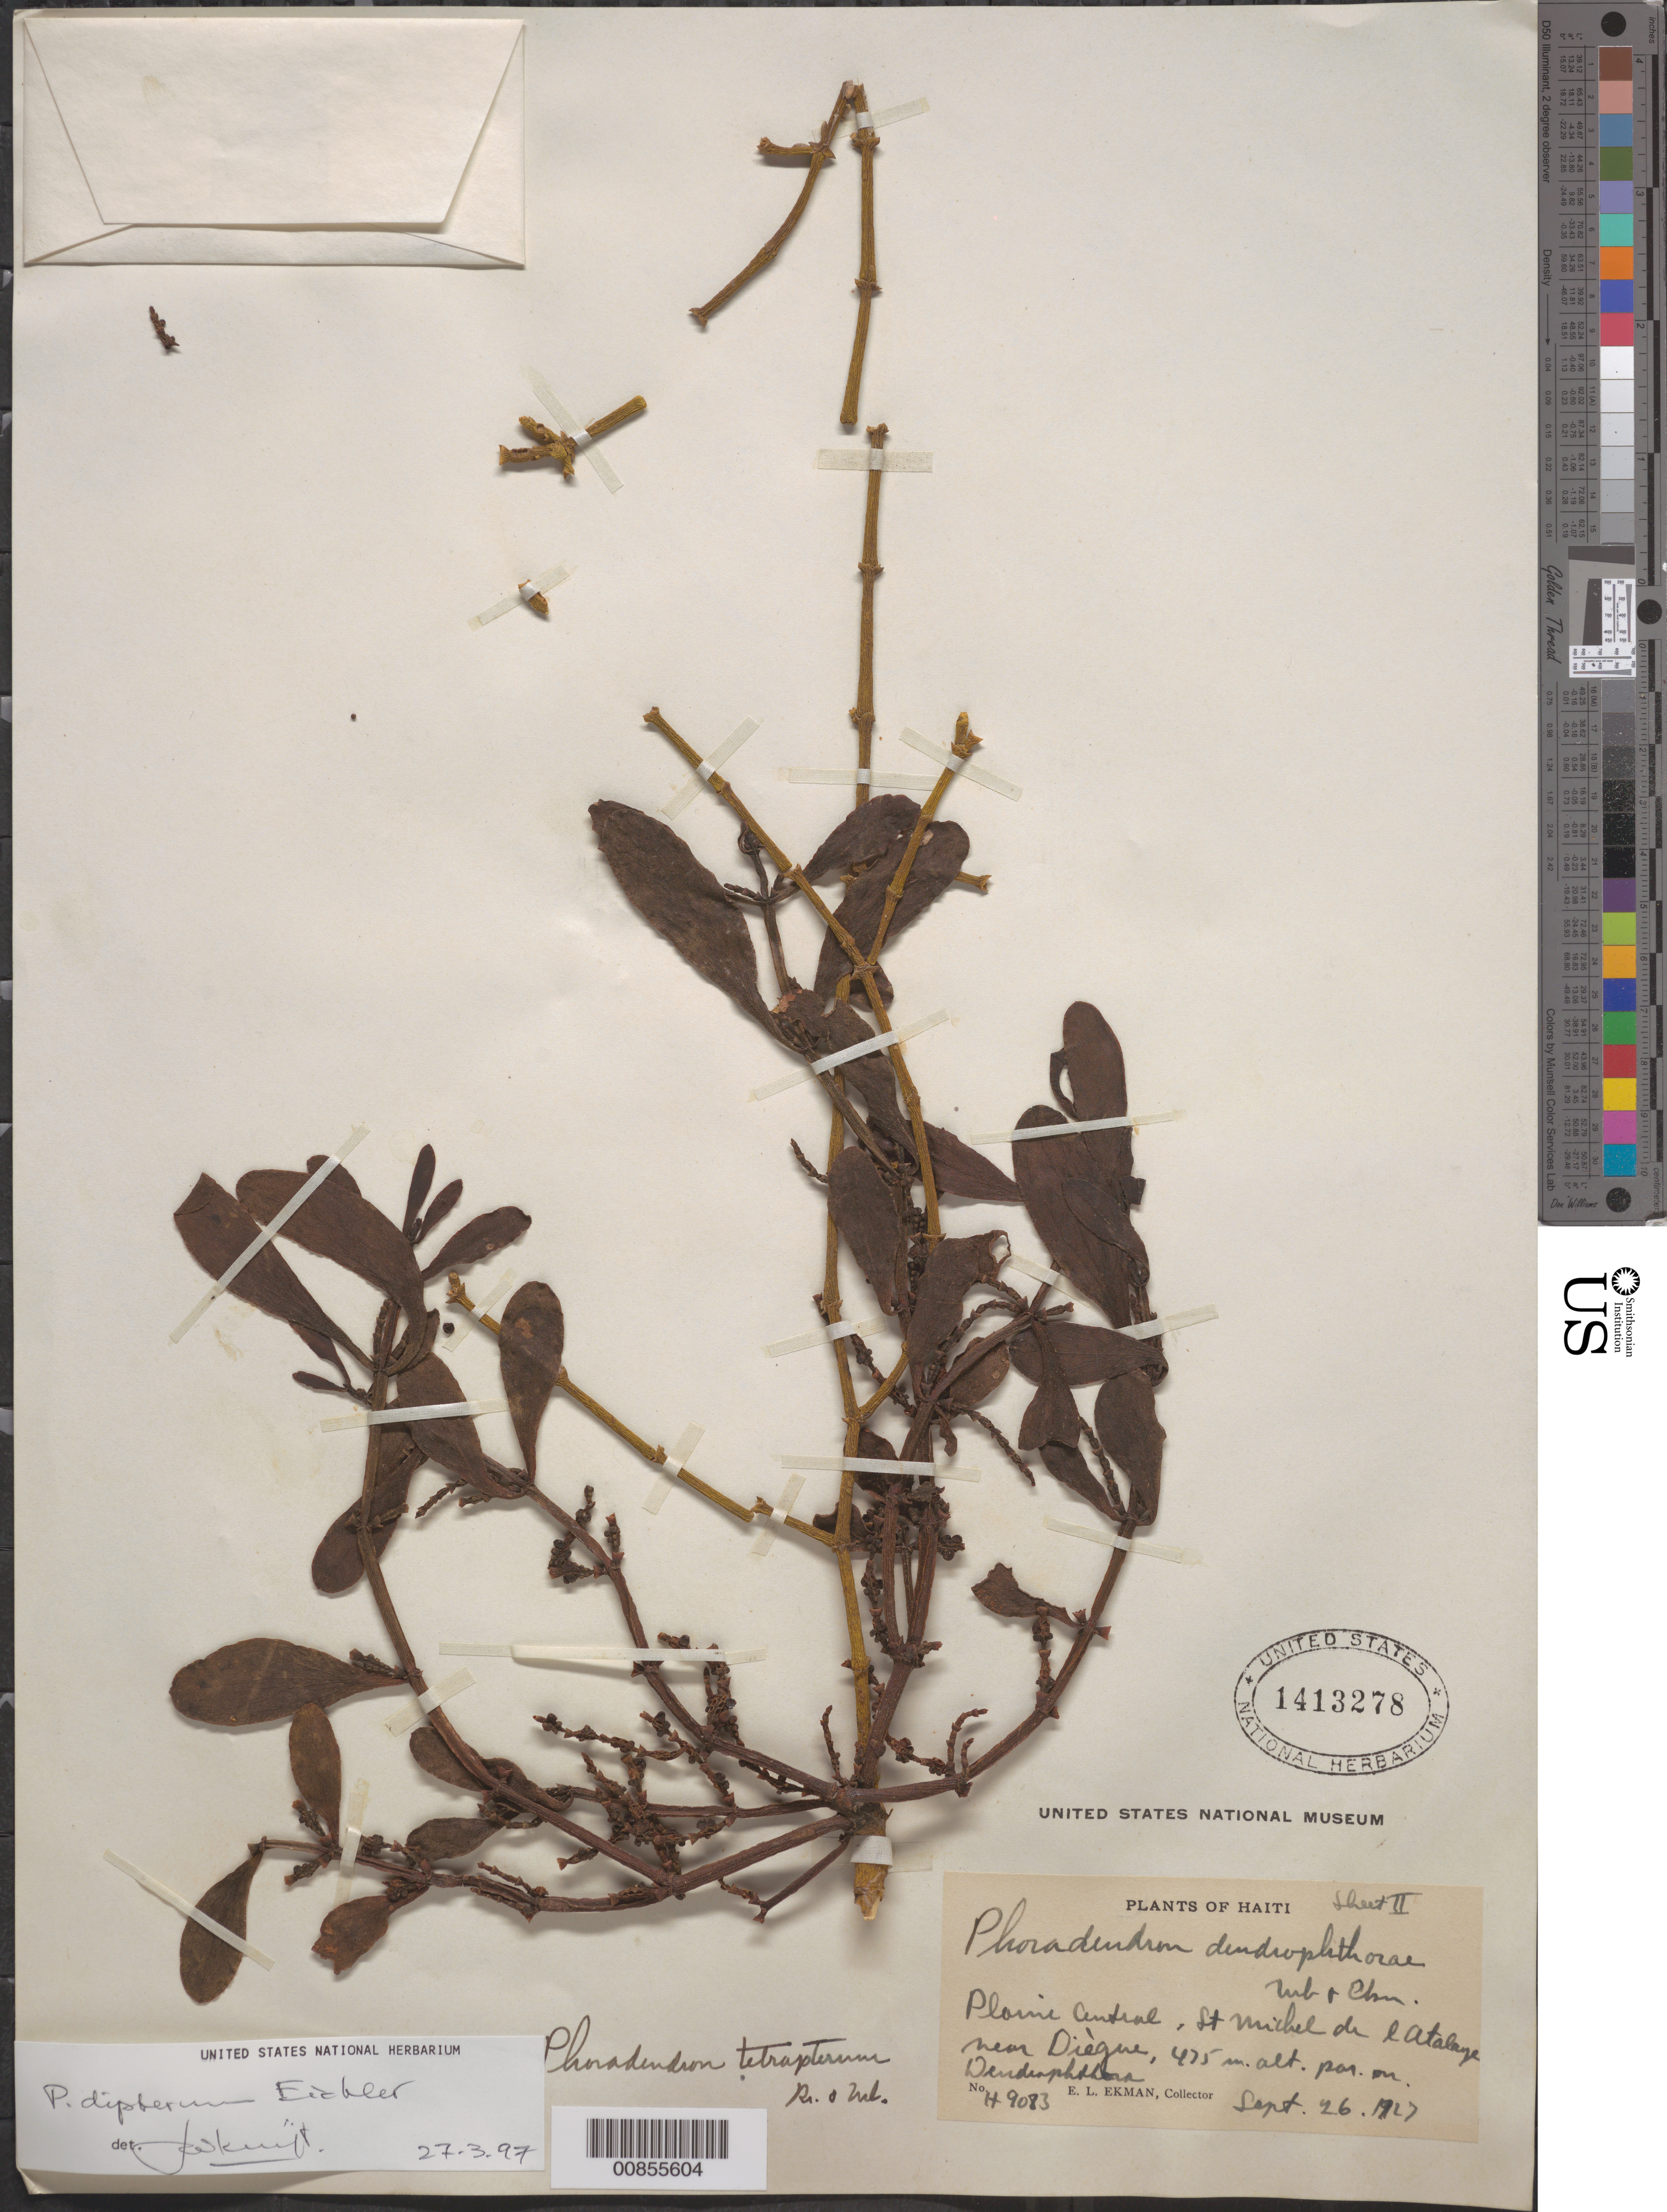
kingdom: Plantae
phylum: Tracheophyta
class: Magnoliopsida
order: Santalales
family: Viscaceae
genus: Phoradendron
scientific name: Phoradendron dipterum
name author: Eichler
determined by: Kuijt, Job, (CANADA)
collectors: E. L. Ekman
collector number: H 9083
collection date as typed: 26 Sep 1927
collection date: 1927-09-26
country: Haiti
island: Hispaniola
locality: Plaine Centrale, St. Michel de l'Atalaye near Diègue.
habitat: On Dendrophthora.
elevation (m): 475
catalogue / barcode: US 1413278